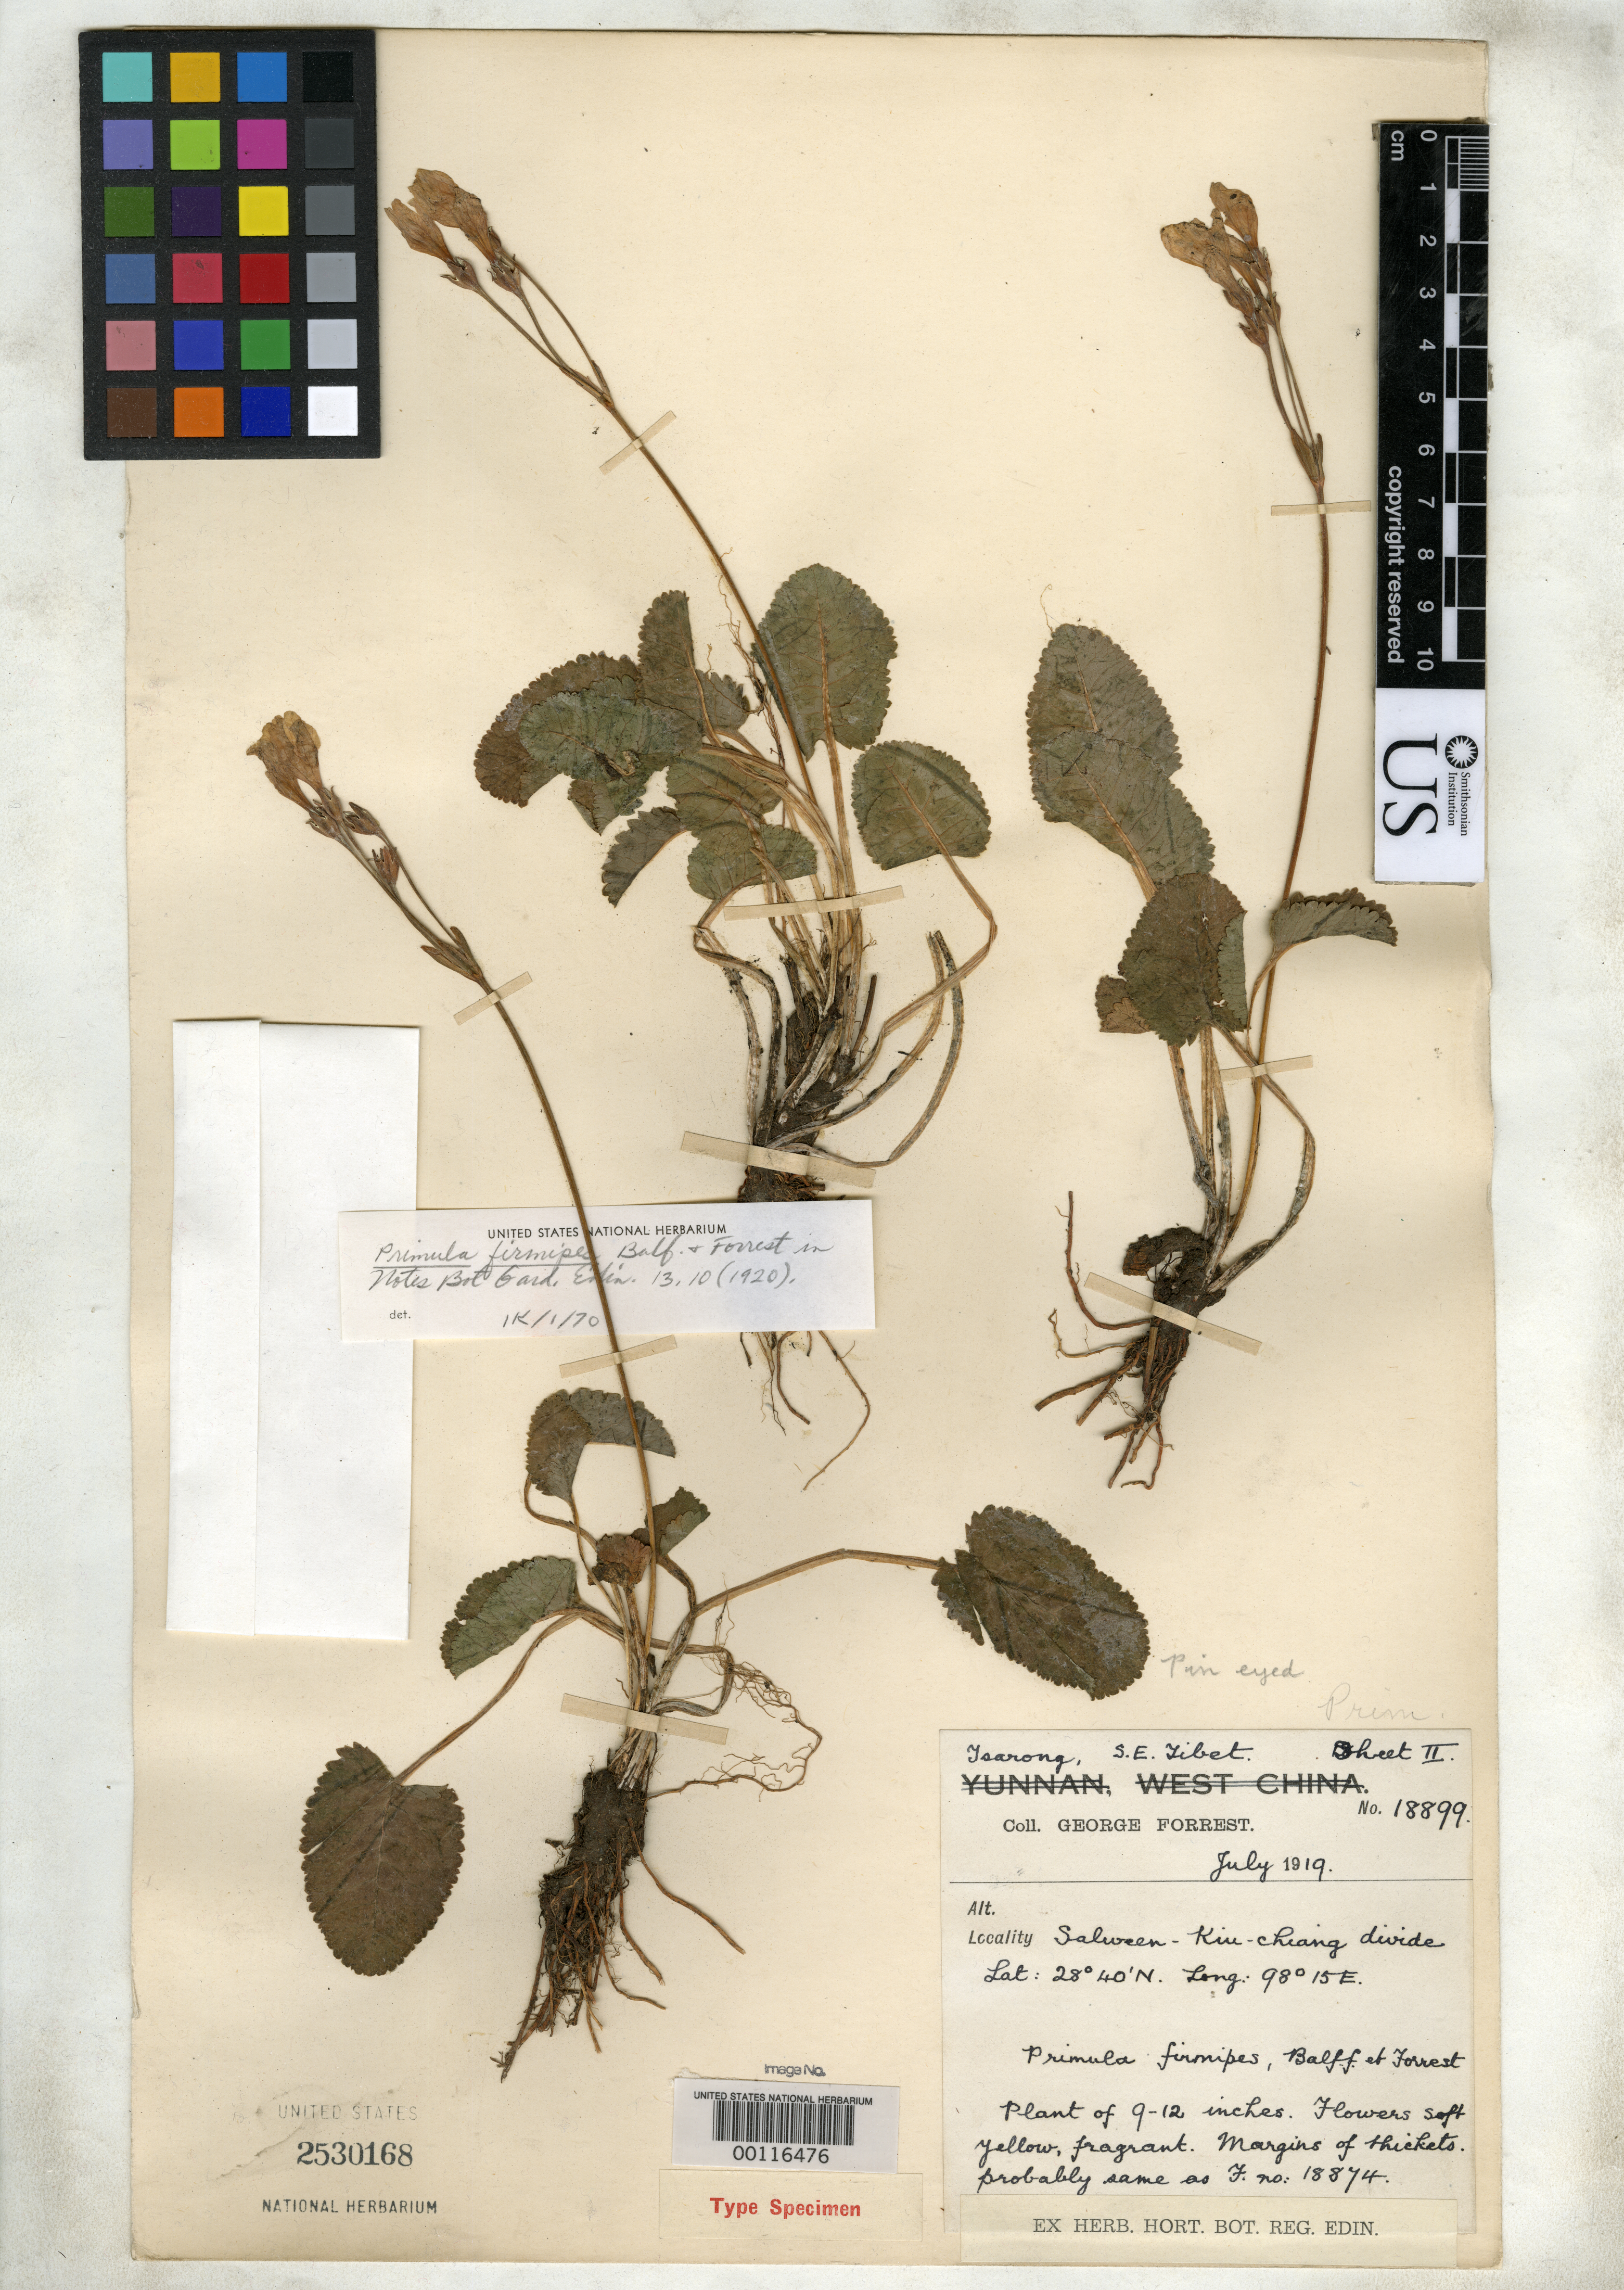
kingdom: Plantae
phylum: Tracheophyta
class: Magnoliopsida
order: Ericales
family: Primulaceae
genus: Primula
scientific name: Primula firmipes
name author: Balf. f. & Forrest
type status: Isotype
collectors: G. Forrest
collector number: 18899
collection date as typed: Jul 1919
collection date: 1919-07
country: China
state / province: Xizang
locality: Tsarong.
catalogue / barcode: US 2530168